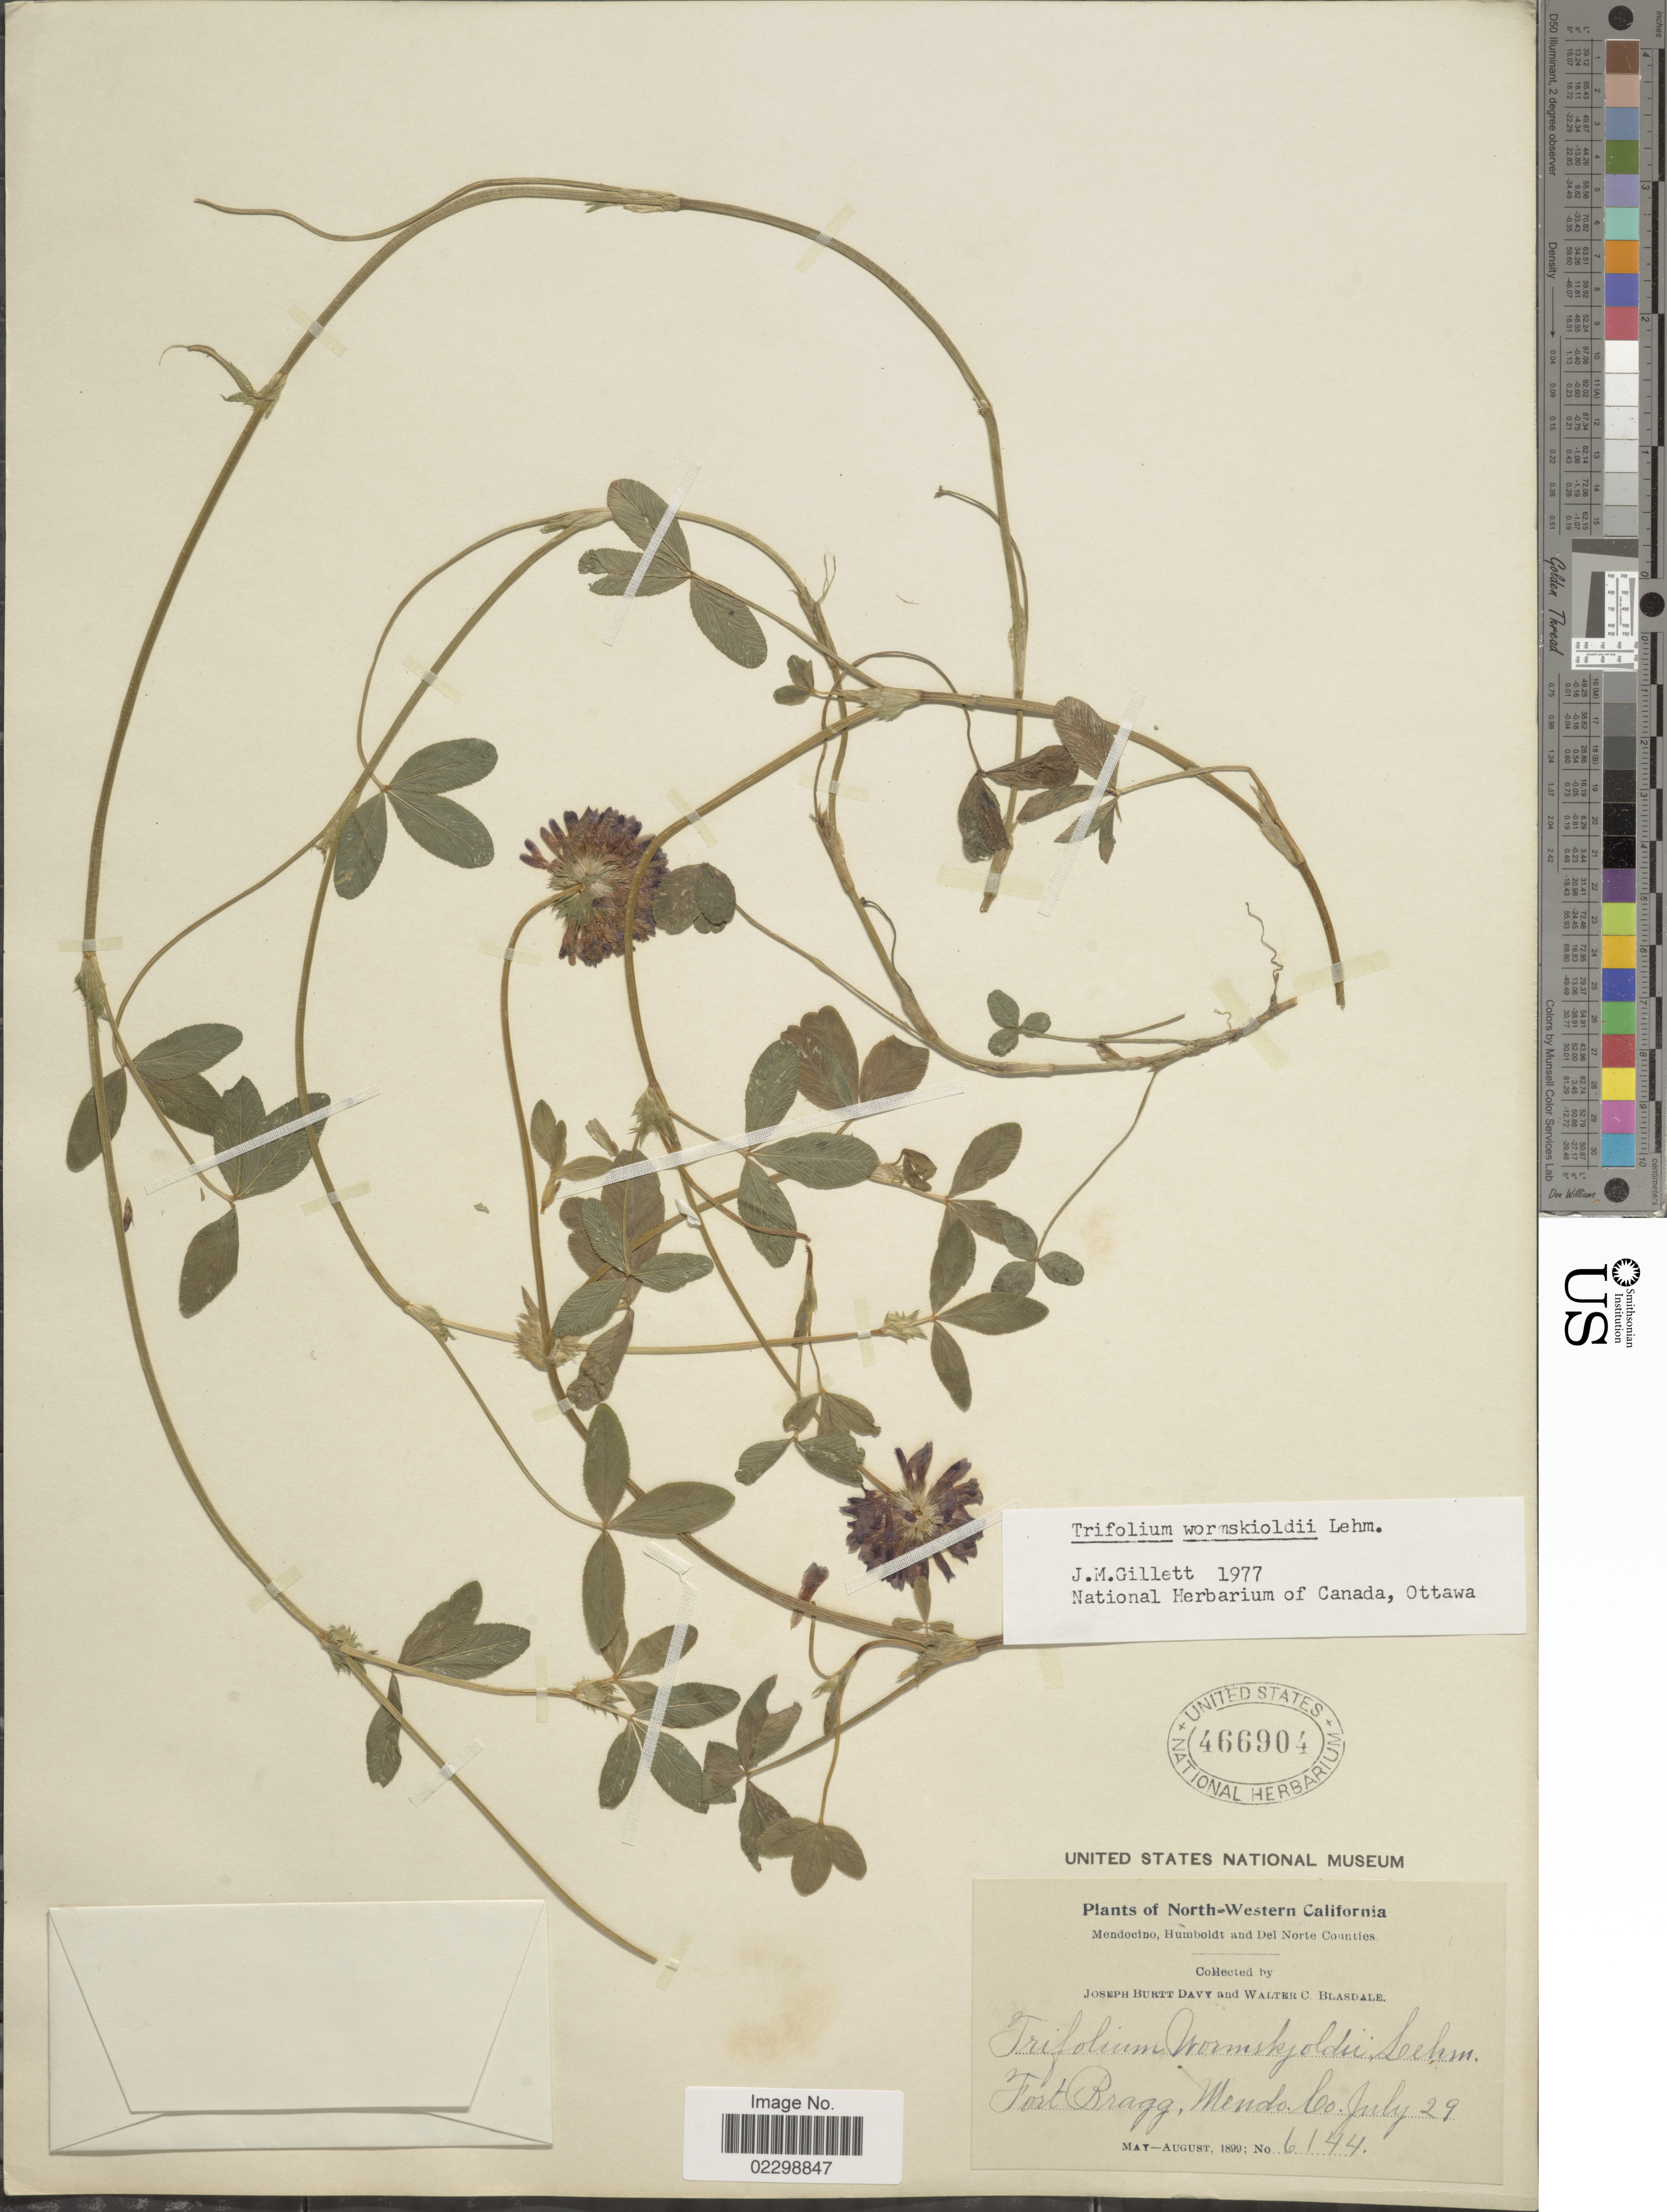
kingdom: Plantae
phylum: Tracheophyta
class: Magnoliopsida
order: Fabales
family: Fabaceae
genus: Trifolium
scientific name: Trifolium wormskioldii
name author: Lehm.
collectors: J. Burtt Davy & W. Blasdale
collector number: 6144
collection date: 1899-07-29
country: United States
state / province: California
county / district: Mendocino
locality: North-Western California, Fort Bragg, Mendo Co.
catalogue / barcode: US 466904